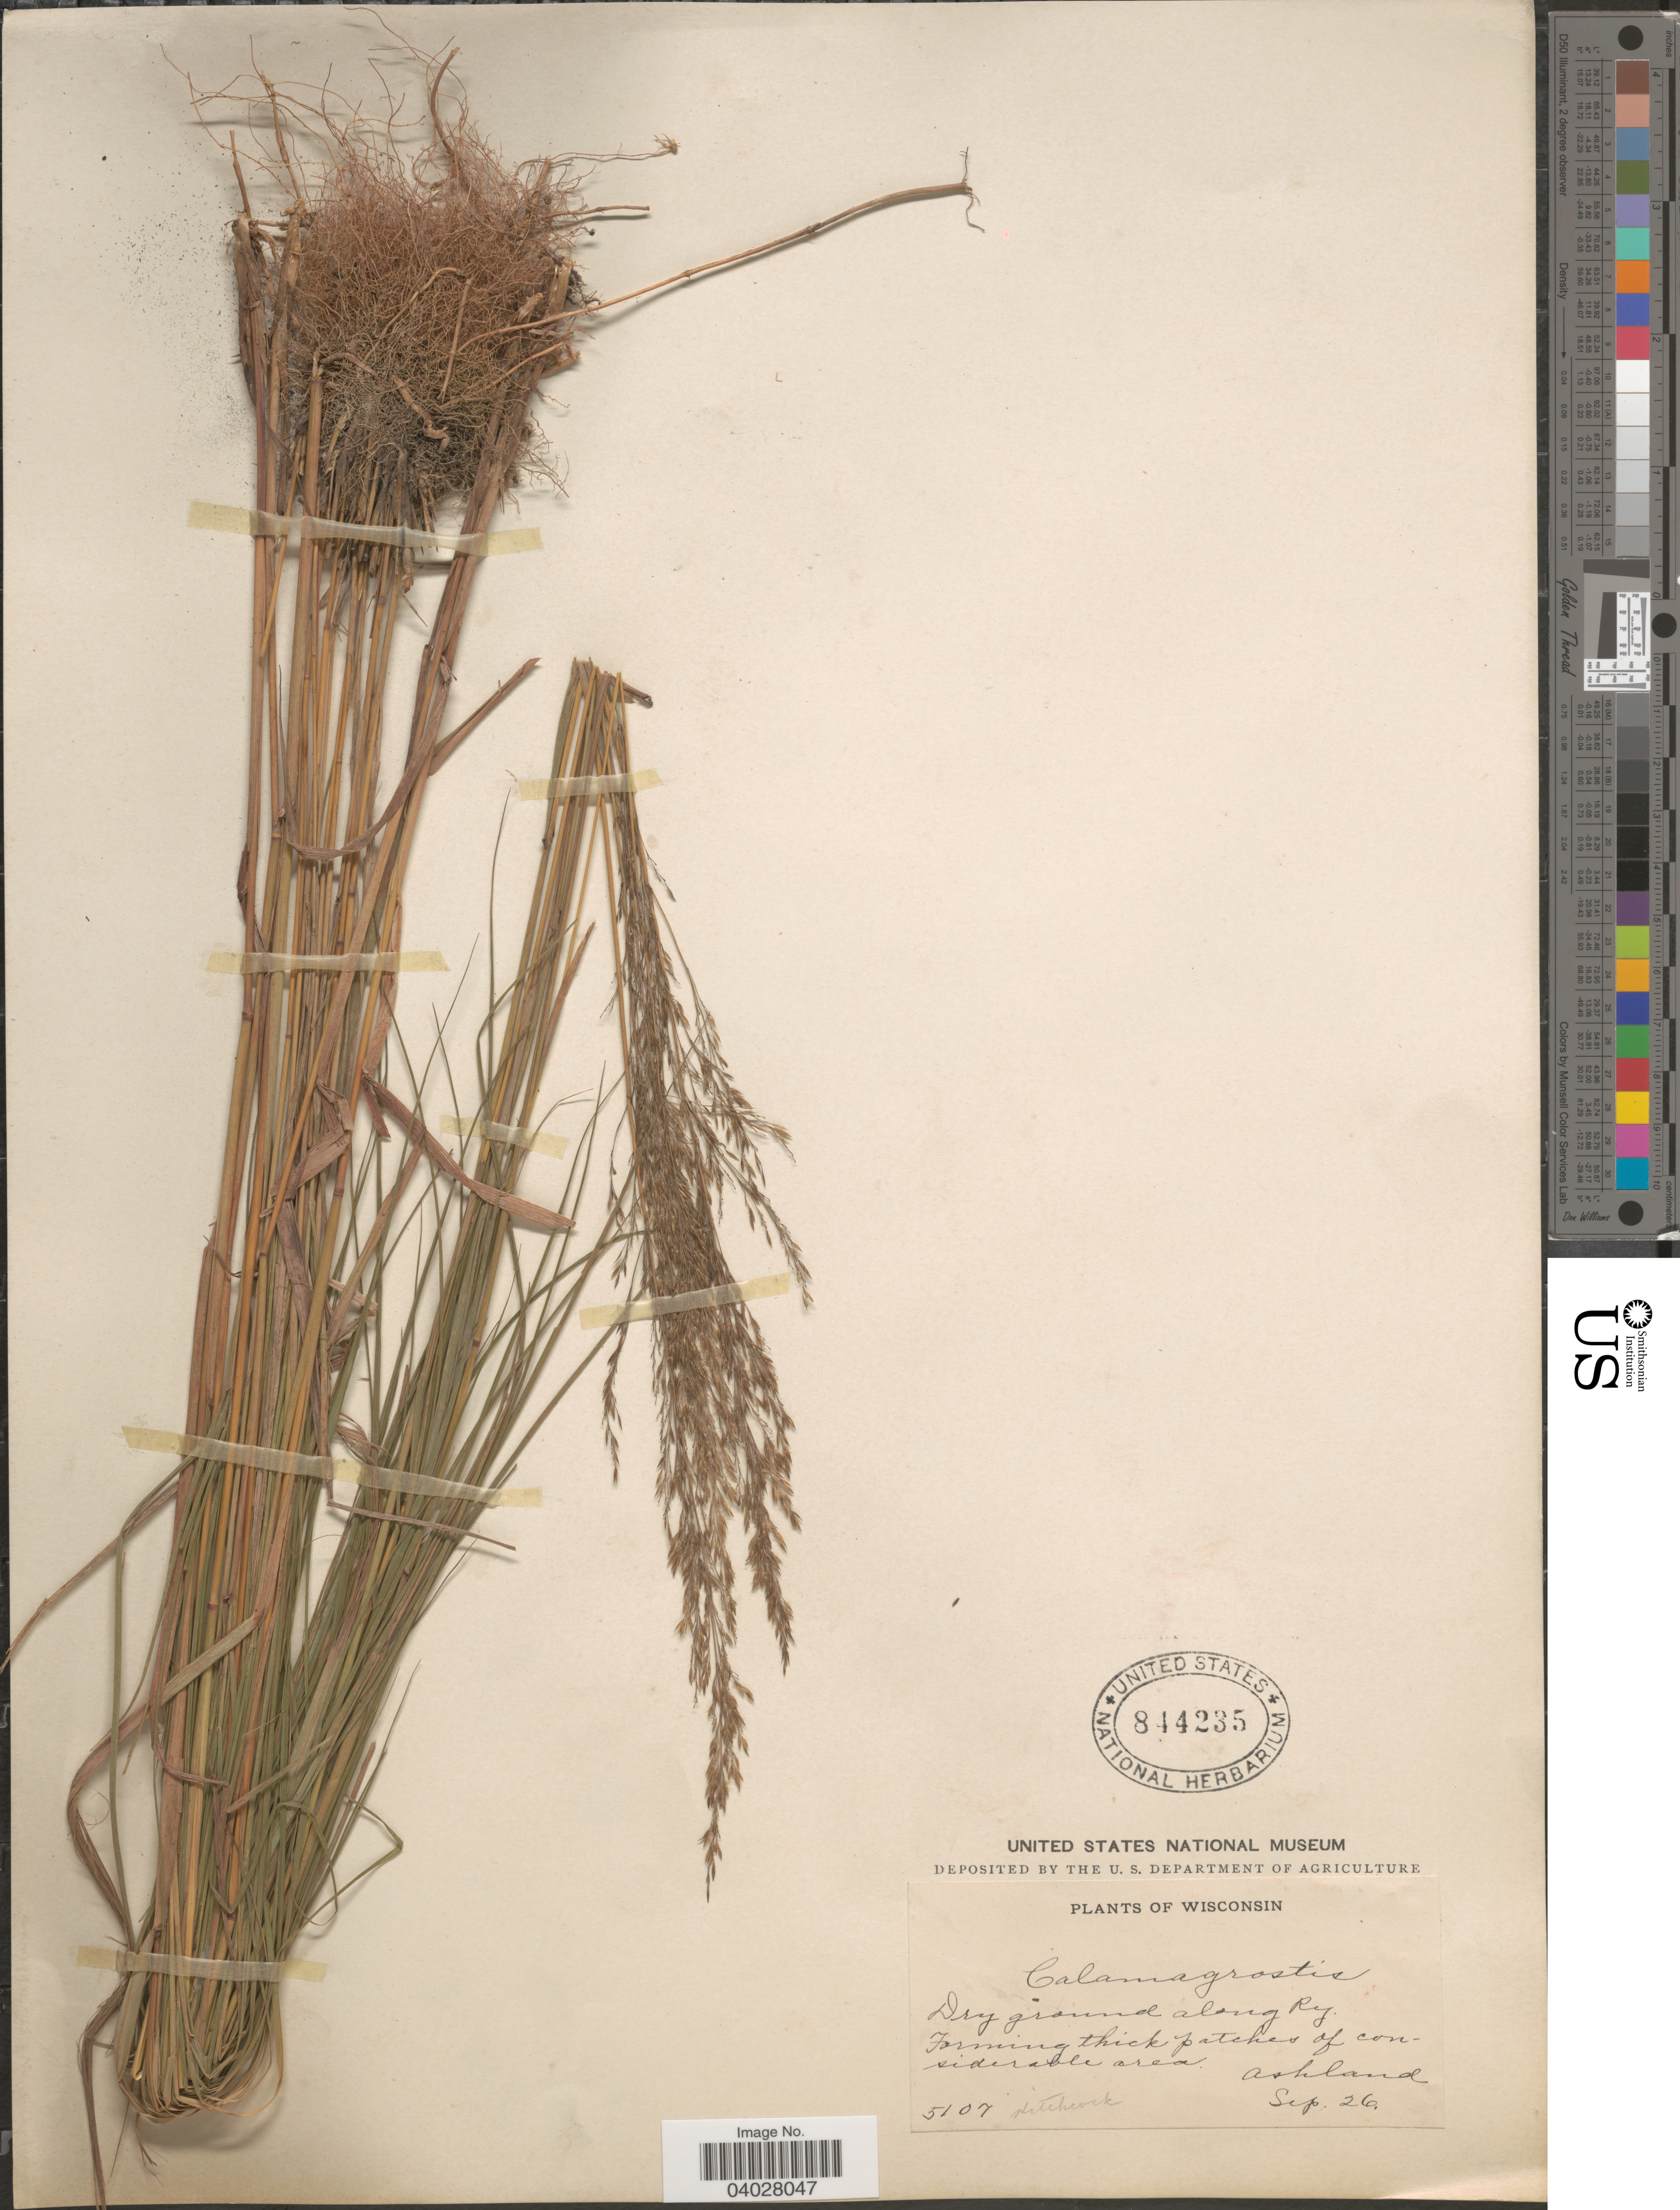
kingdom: Plantae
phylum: Tracheophyta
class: Liliopsida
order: Poales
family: Poaceae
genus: Calamagrostis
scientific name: Calamagrostis canadensis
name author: (Michx.) P. Beauv.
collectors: -- Hitchcock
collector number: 5107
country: United States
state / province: Wisconsin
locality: Forming thick patches of considerable area Ashland.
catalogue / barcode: US 844235